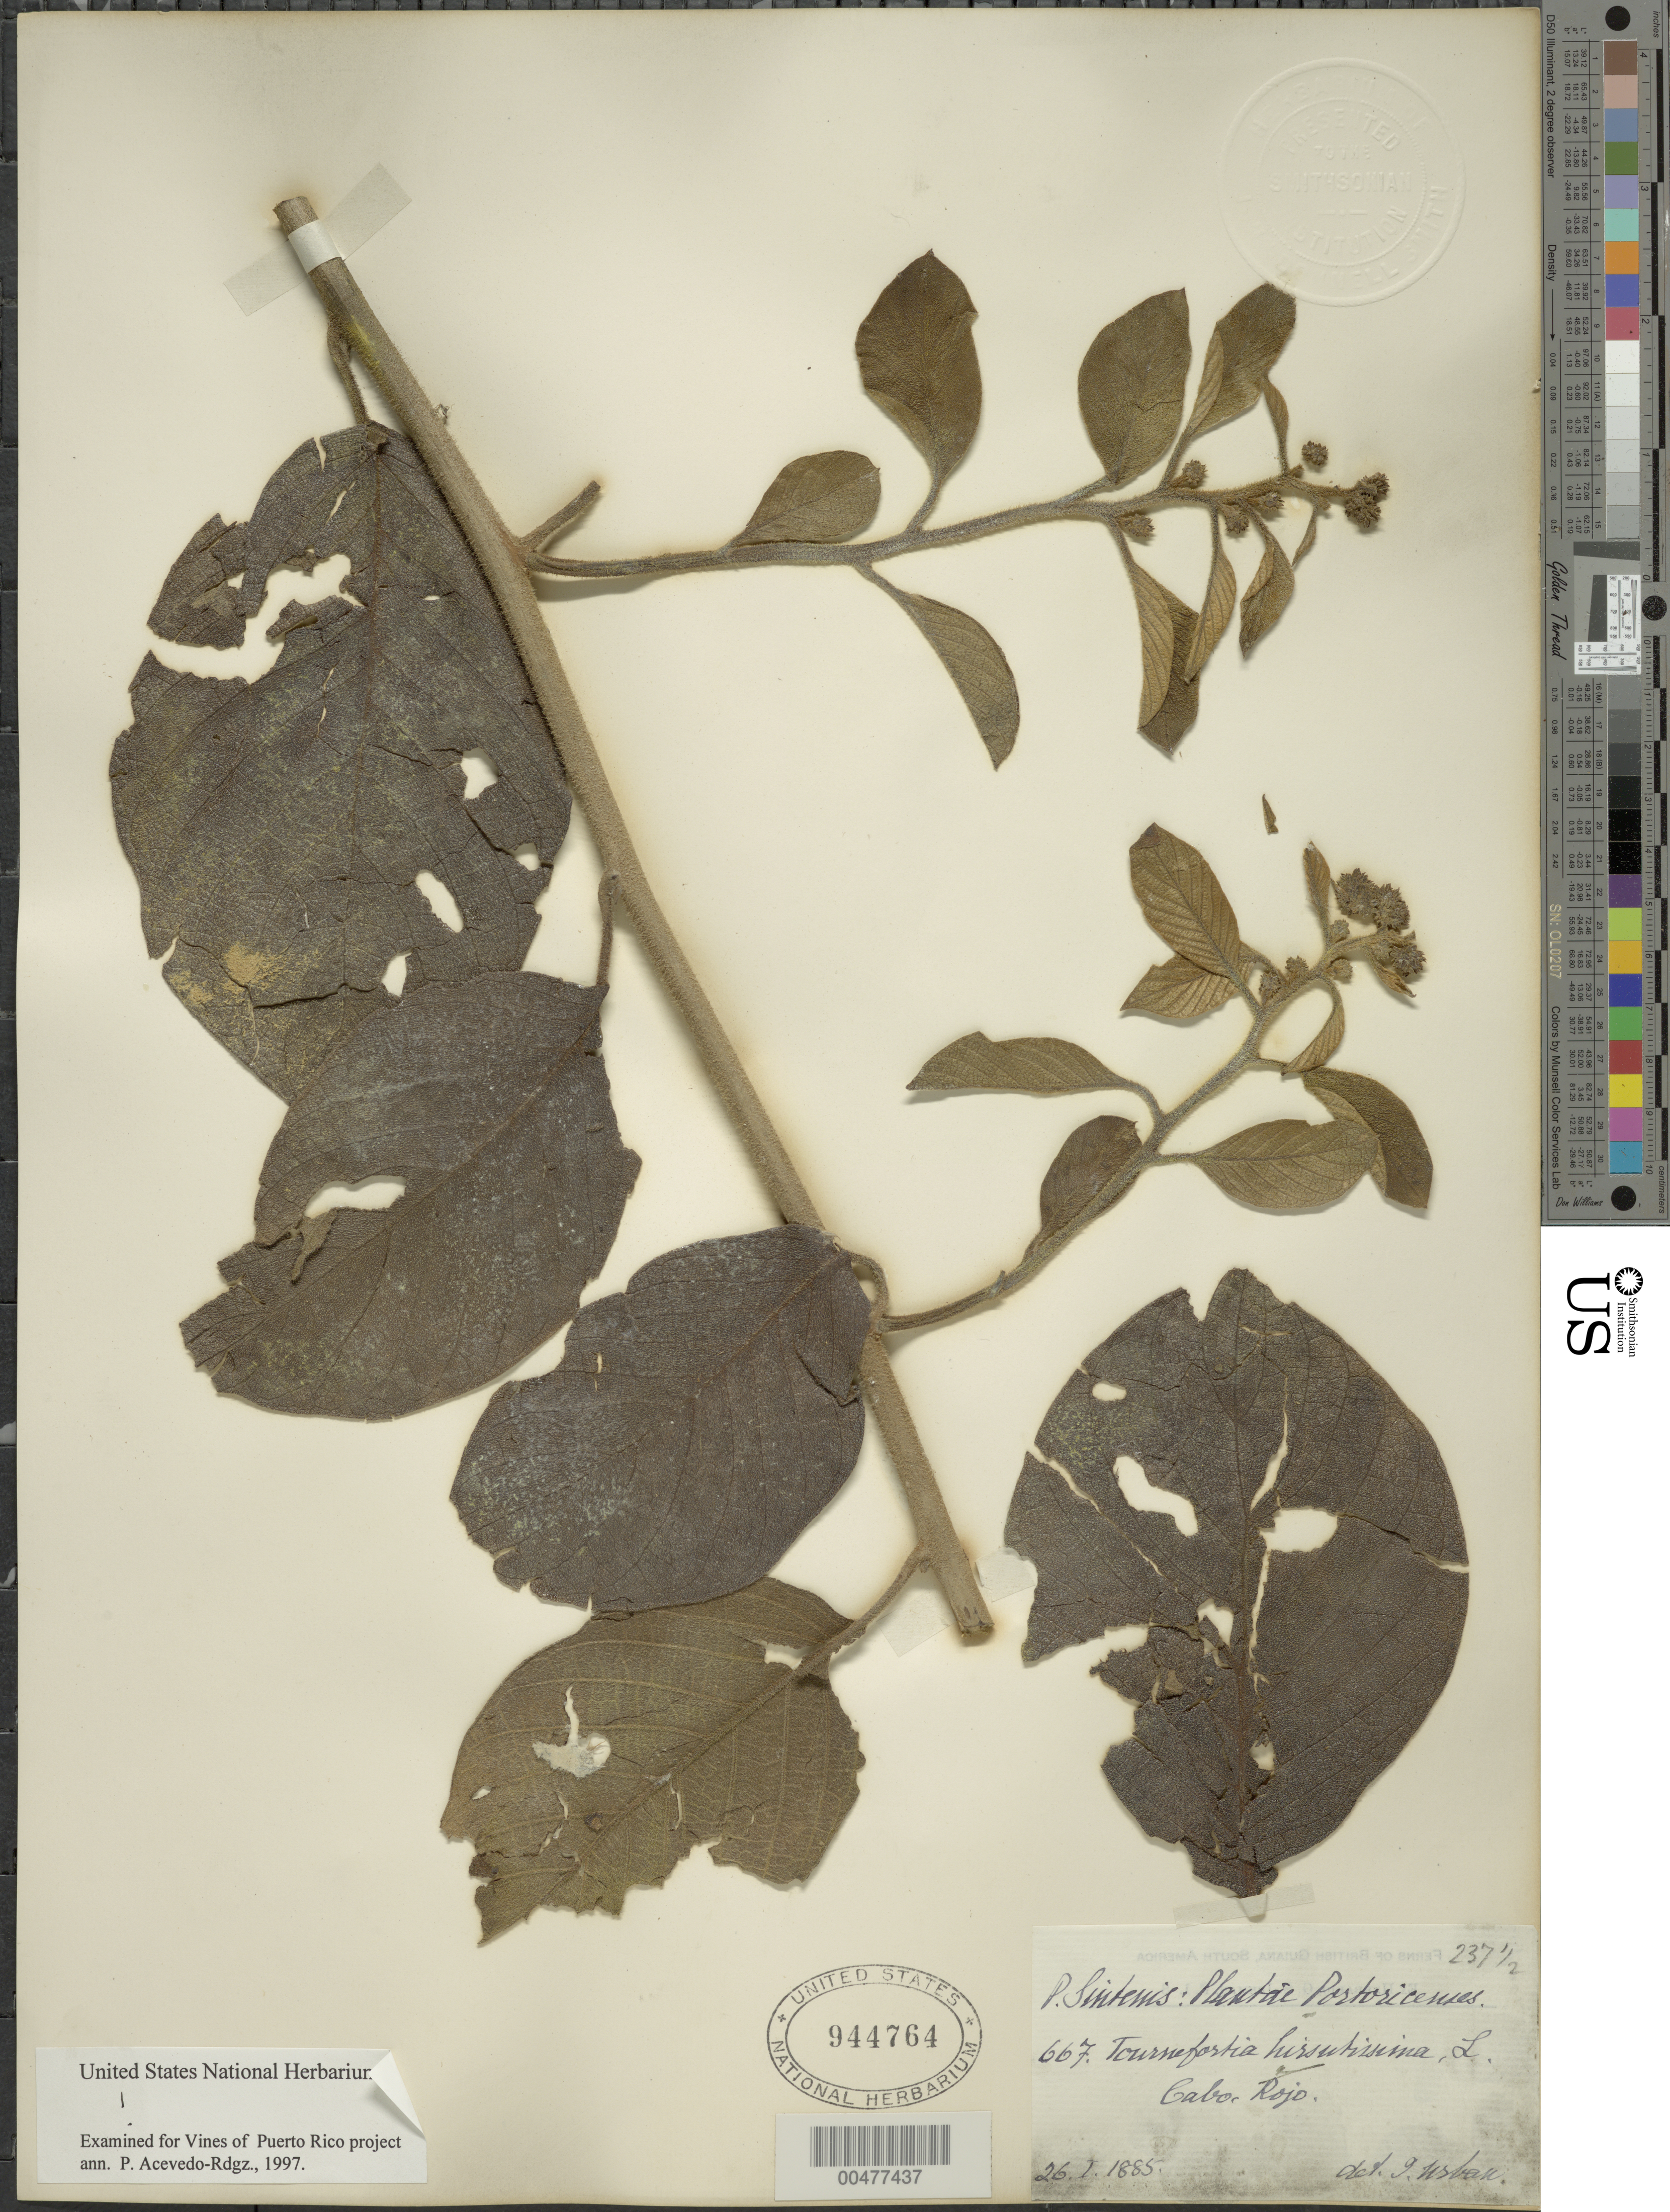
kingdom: Plantae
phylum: Tracheophyta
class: Magnoliopsida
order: Boraginales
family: Heliotropiaceae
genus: Tournefortia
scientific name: Tournefortia hirsutissima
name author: L.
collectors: P. Sintenis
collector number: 667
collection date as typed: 20 Mar 1885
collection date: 1885-03-20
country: Puerto Rico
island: Greater Antilles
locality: Cabo Rojo.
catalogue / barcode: US 944764